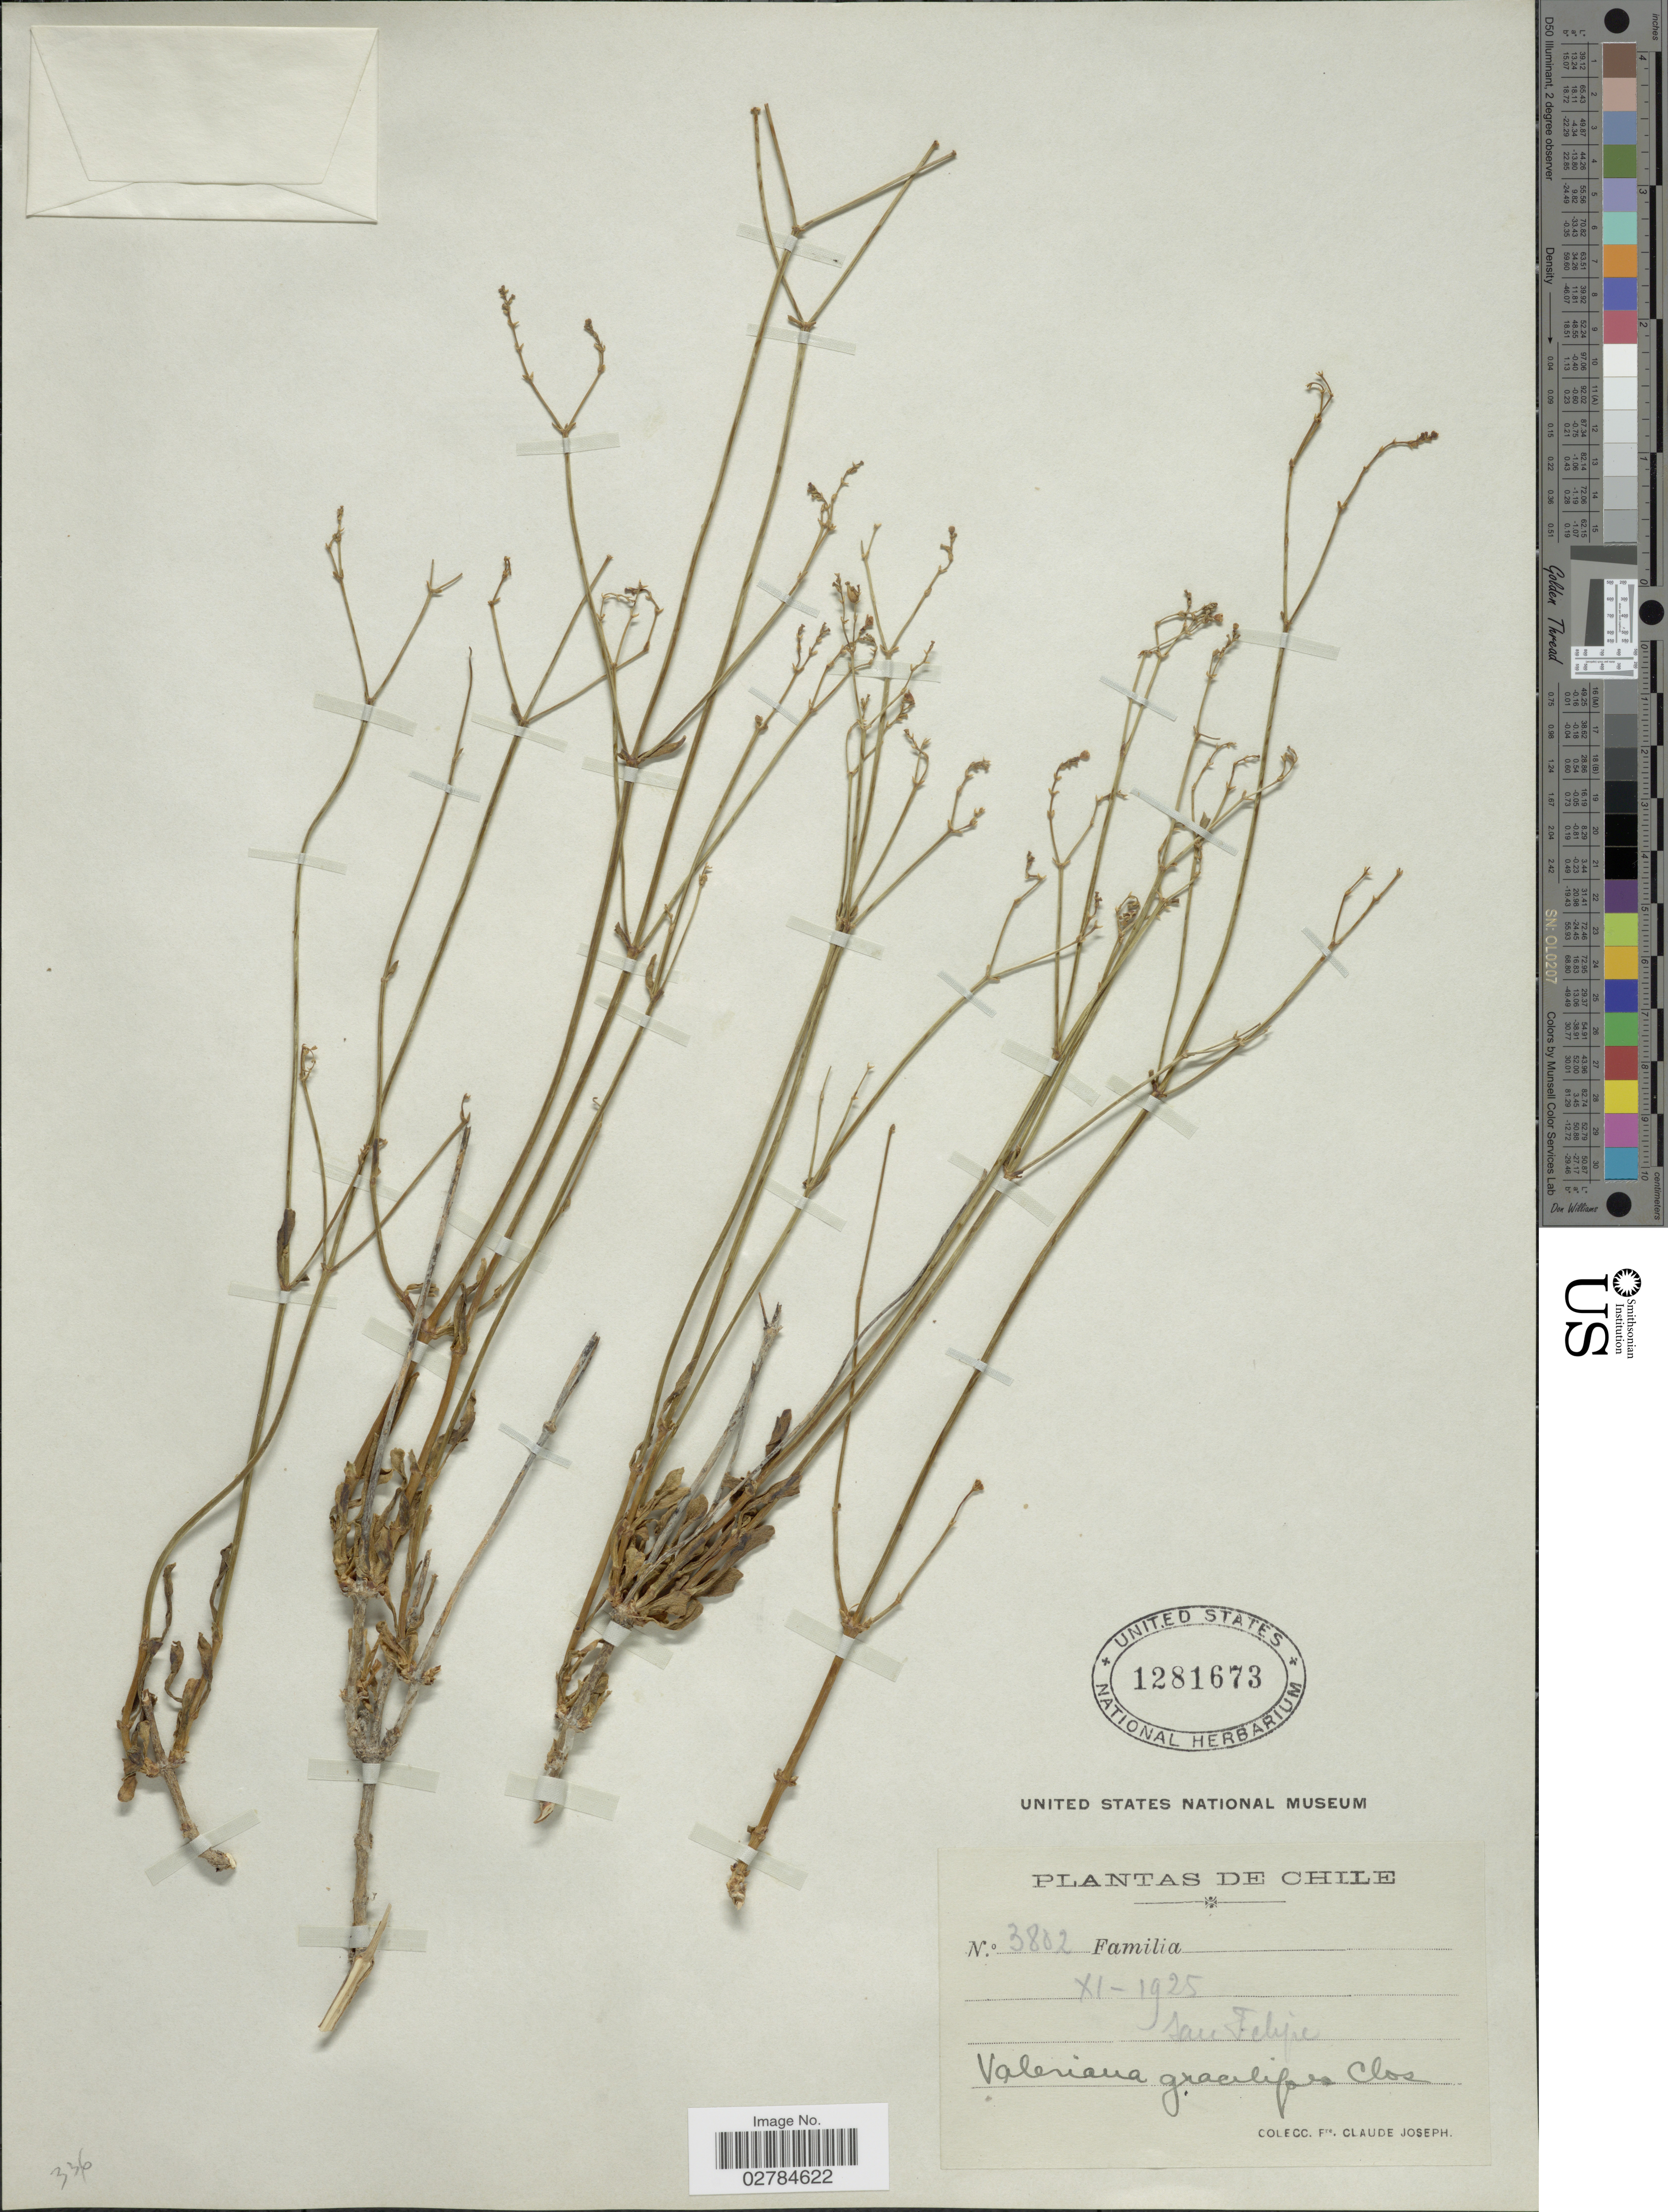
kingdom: Plantae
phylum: Tracheophyta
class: Magnoliopsida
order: Dipsacales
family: Caprifoliaceae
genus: Valeriana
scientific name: Valeriana gracilipes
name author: Clos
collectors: Bro. Claude-Joseph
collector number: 3802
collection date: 1925-11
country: Chile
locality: San Felipe.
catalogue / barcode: US 1281673